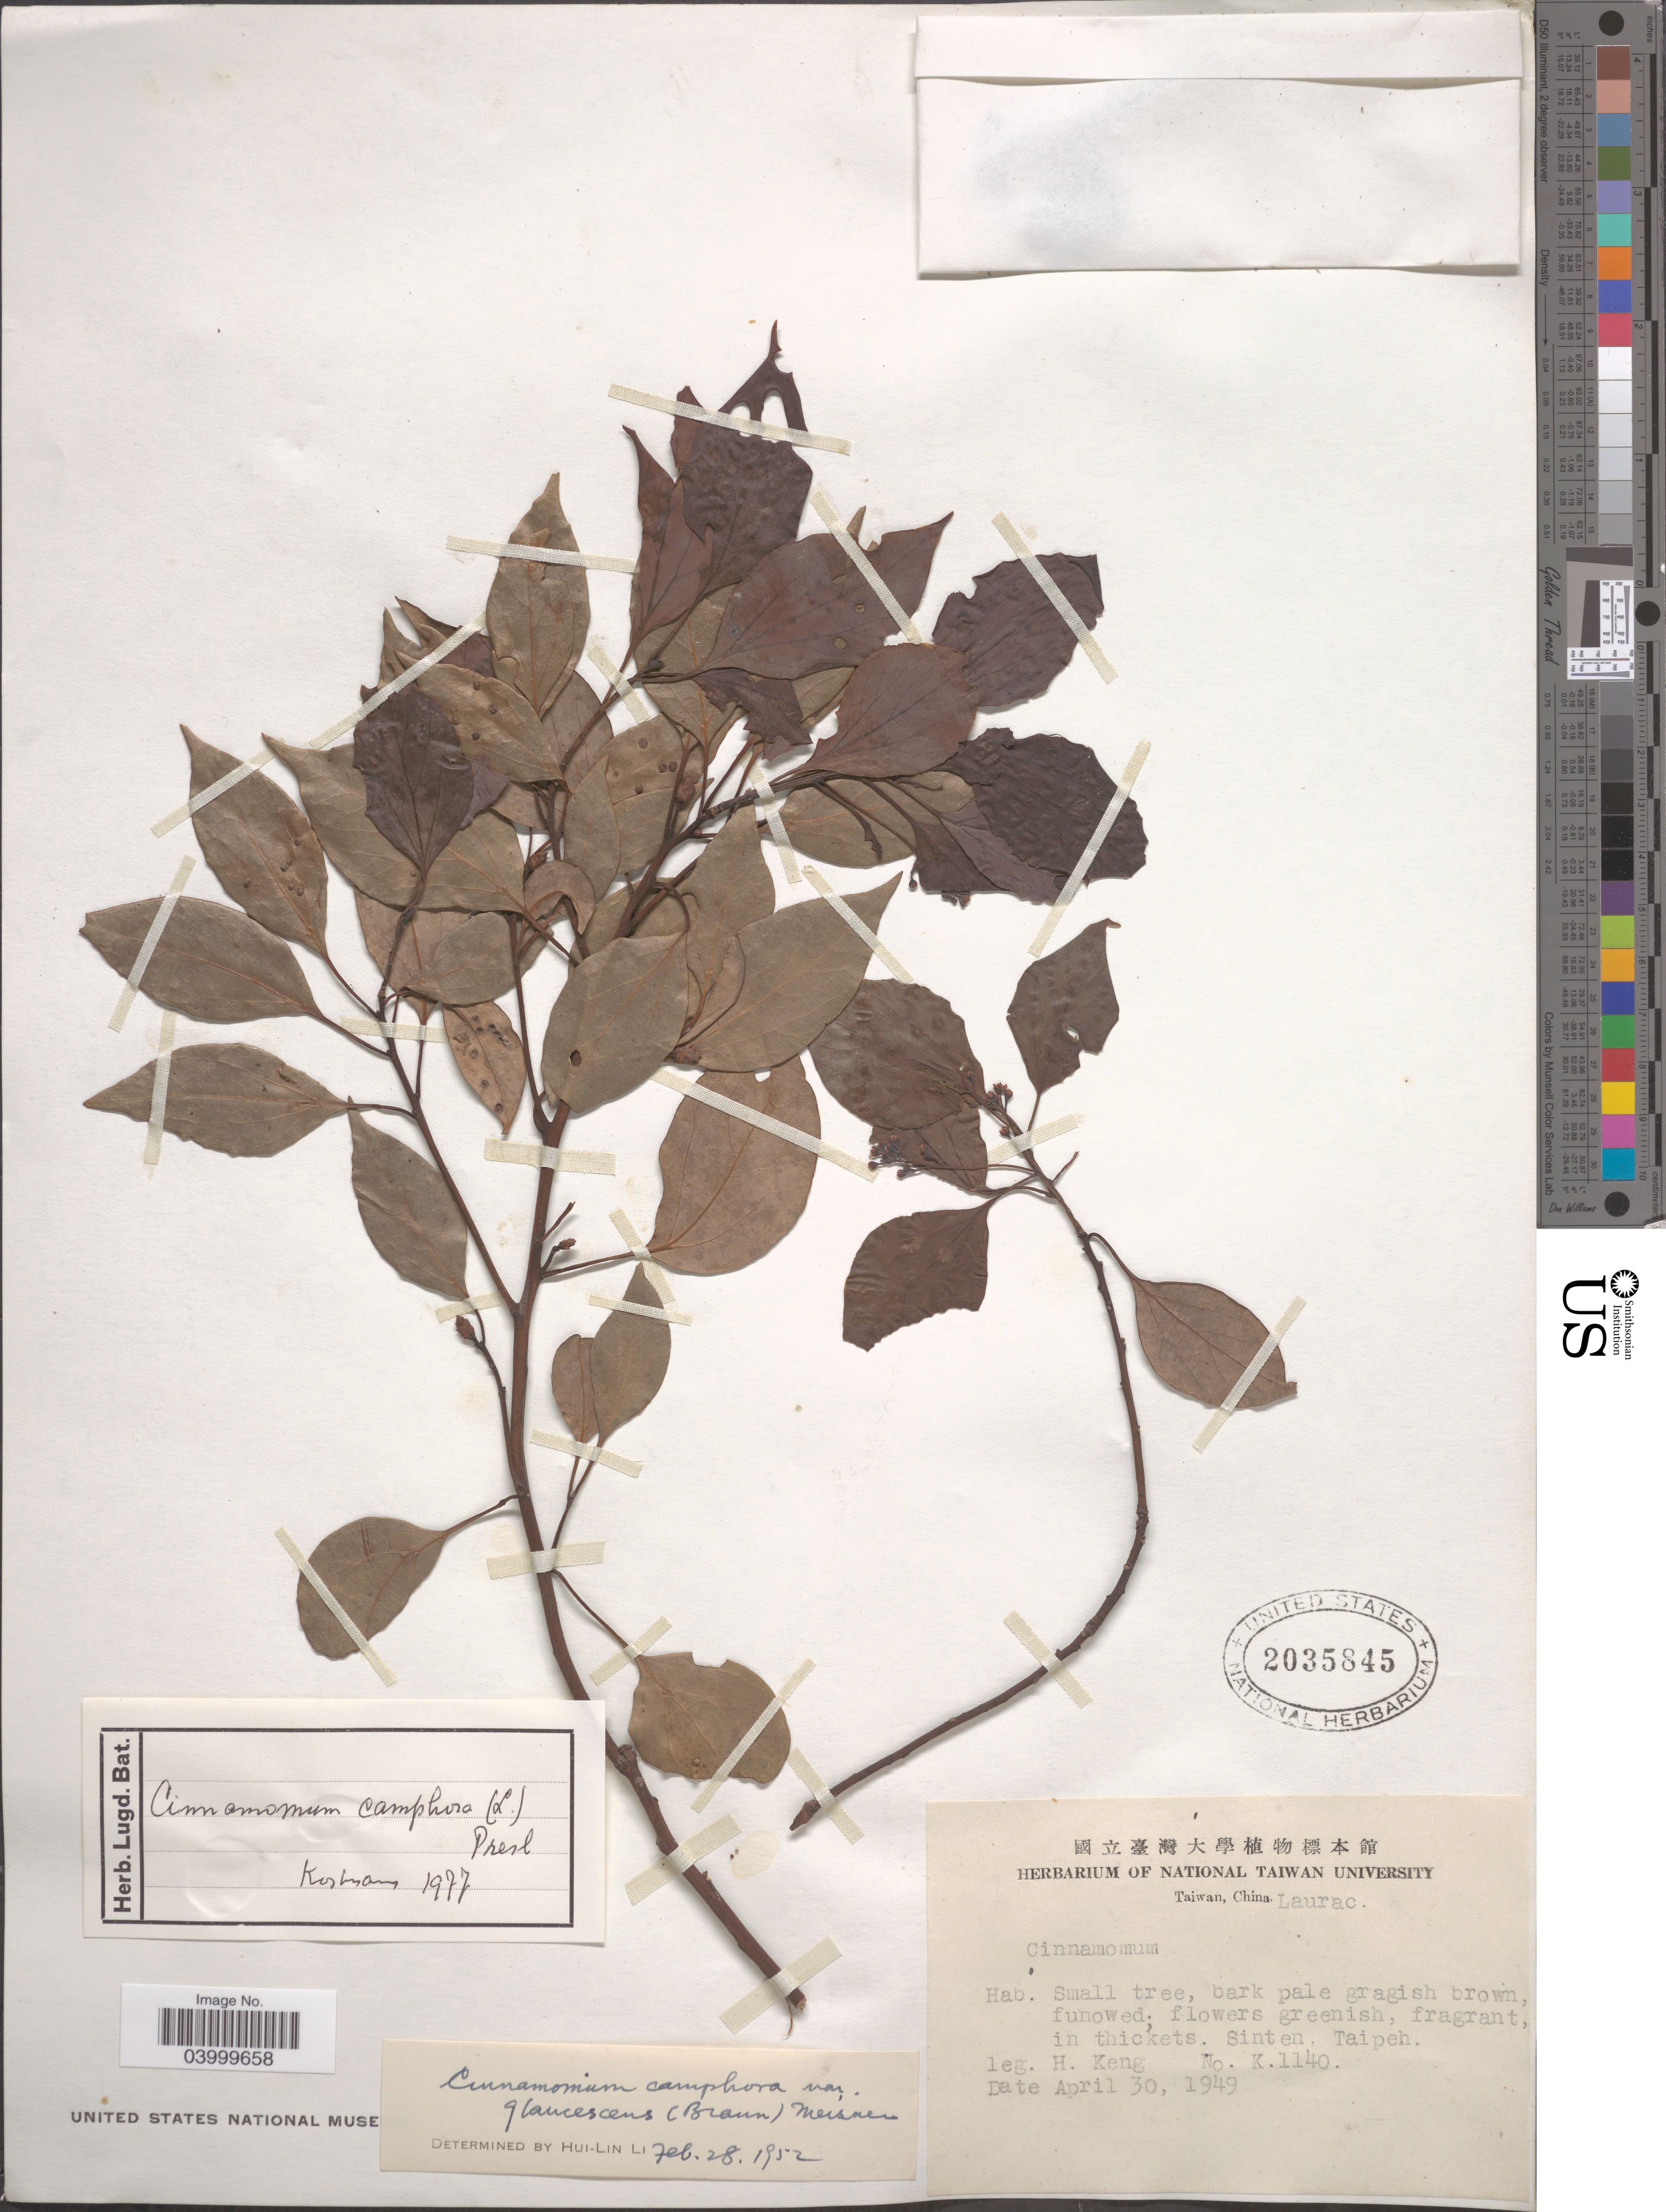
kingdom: Plantae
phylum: Tracheophyta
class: Magnoliopsida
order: Laurales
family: Lauraceae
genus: Cinnamomum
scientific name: Cinnamomum camphora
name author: (L.) J. Presl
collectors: H. Keng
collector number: K1140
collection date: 1949-04-30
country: Taiwan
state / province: Taipei City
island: Taiwan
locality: Sinten, Taipeh.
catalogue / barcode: US 2035845